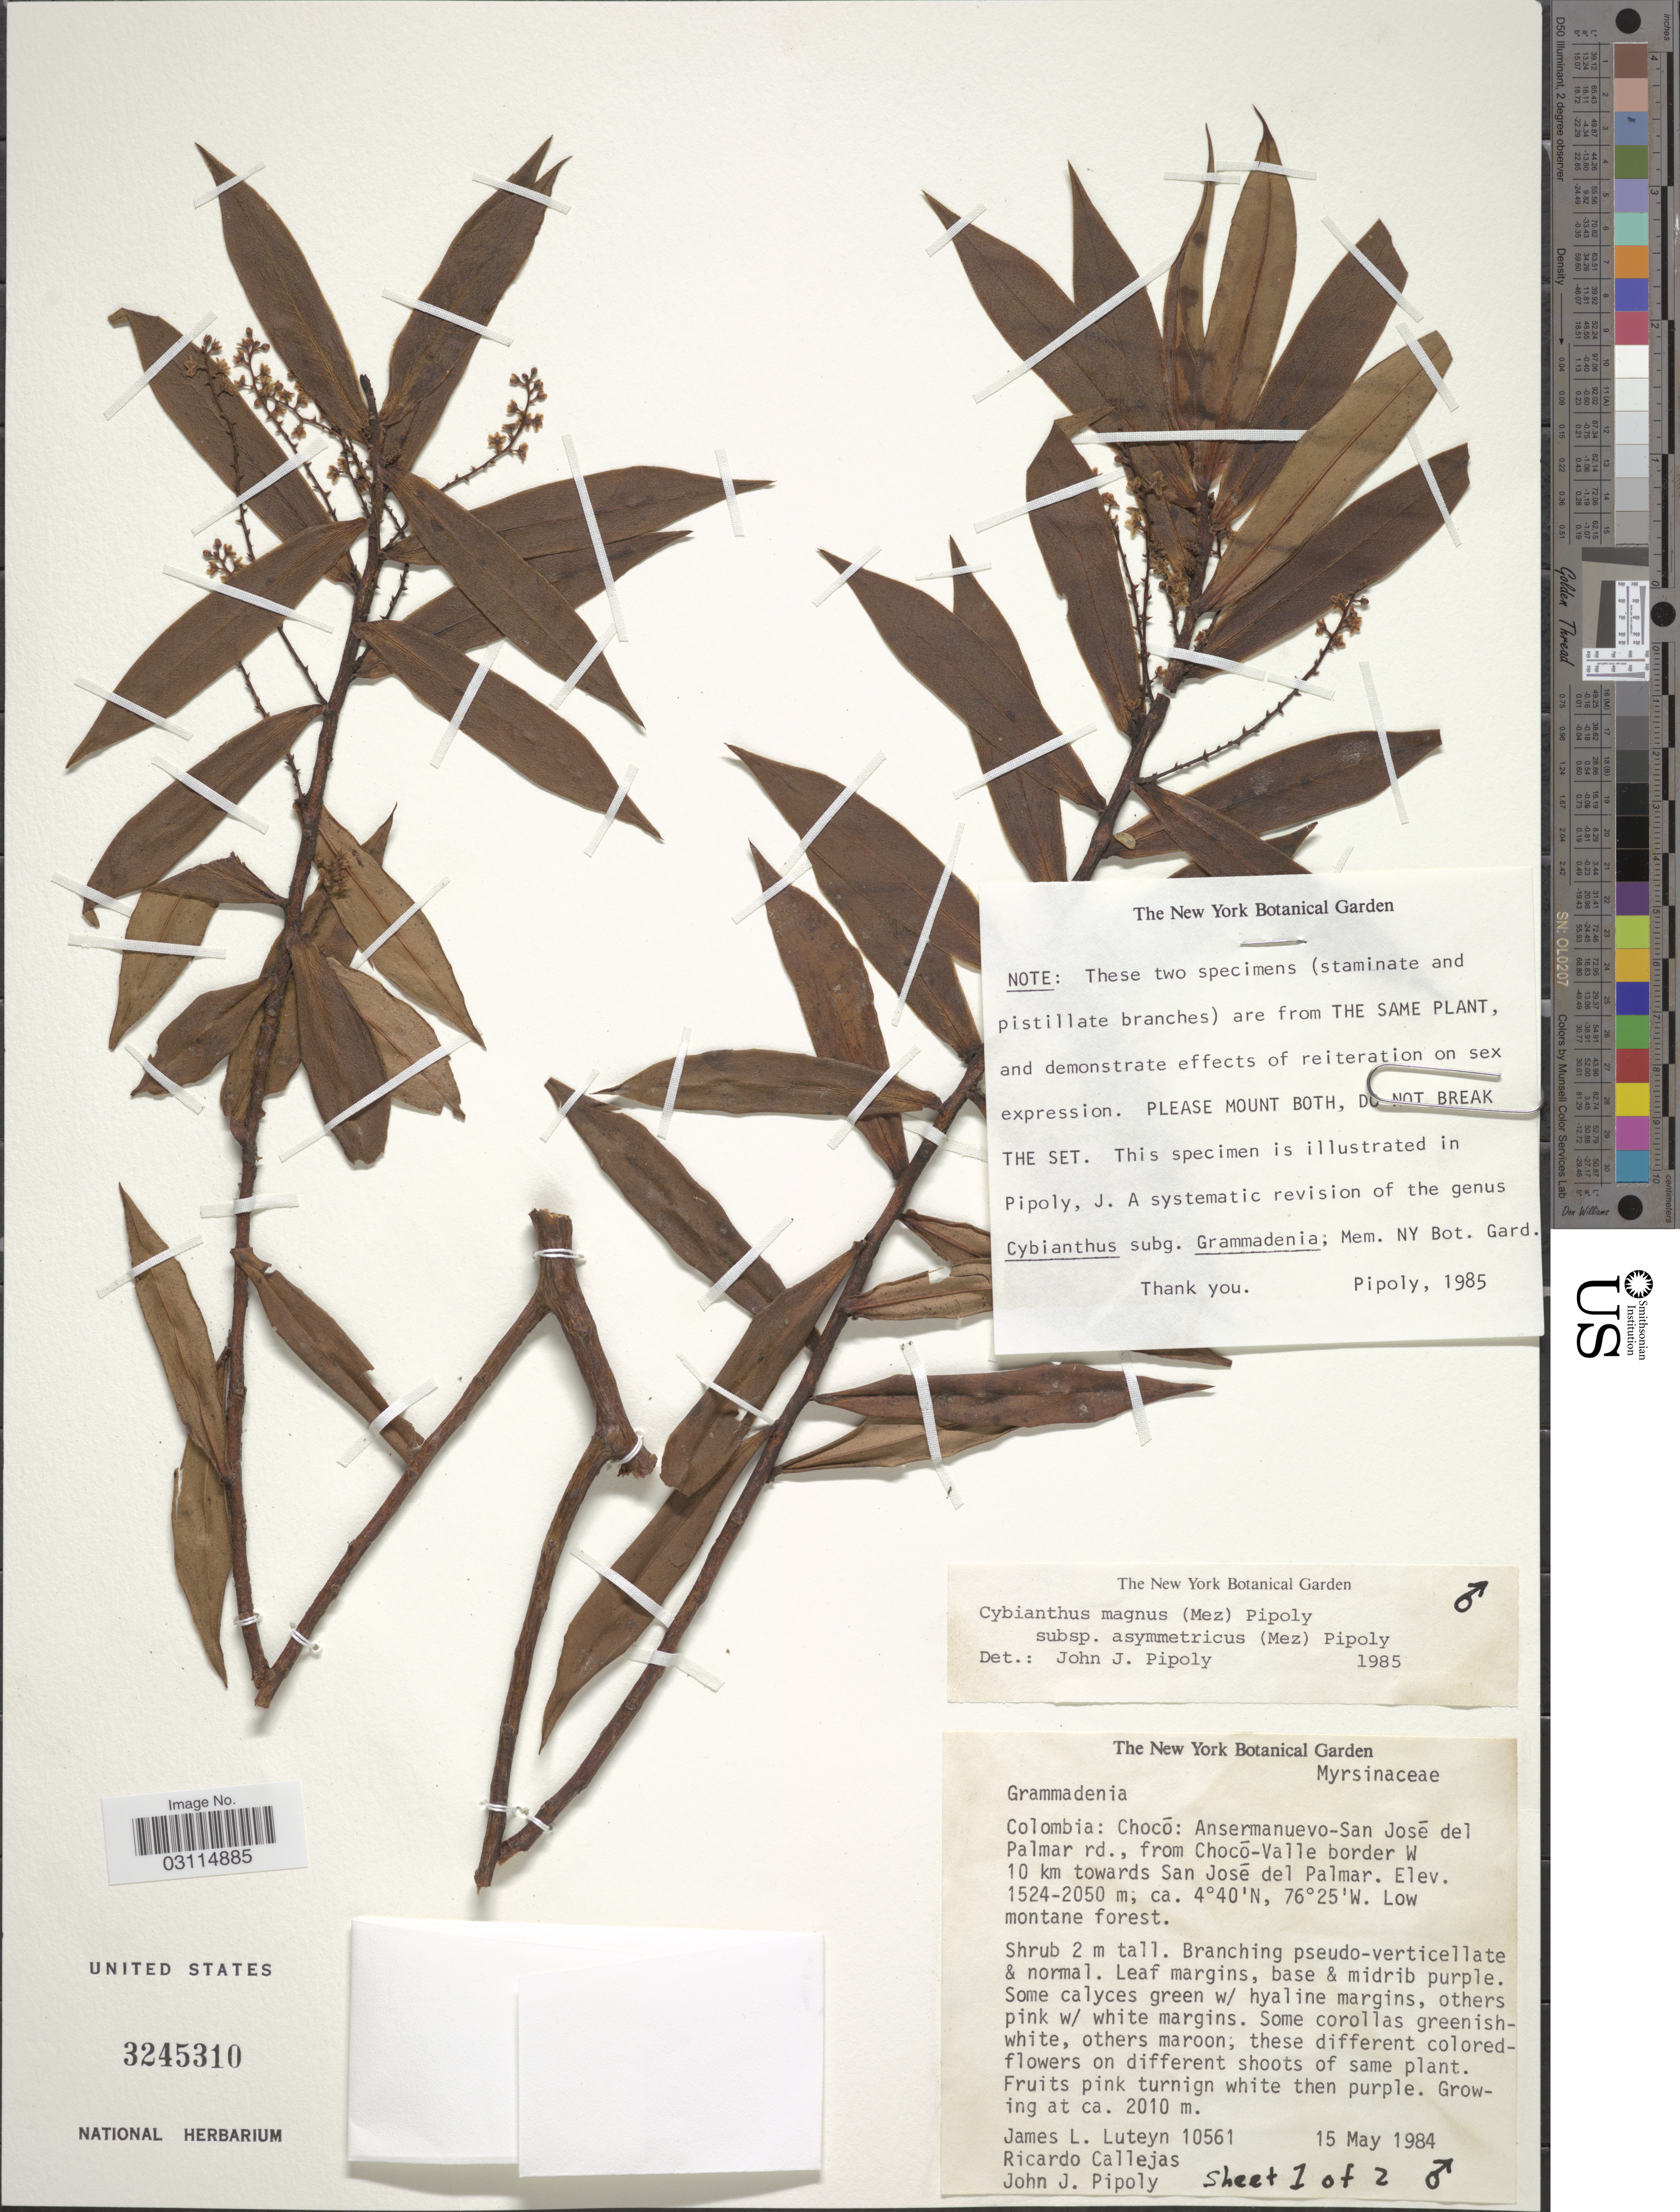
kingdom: Plantae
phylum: Tracheophyta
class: Magnoliopsida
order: Ericales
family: Primulaceae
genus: Cybianthus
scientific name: Cybianthus magnus subsp. asymmetricus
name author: (Mez) Pipoly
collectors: J. Luteyn, R. Callejas & J. J. Pipoly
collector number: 10561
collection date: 1984-05-15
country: Colombia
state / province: Chocó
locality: Ansermanuevo-San José del Palmar rd., from Chocó-Valle border W 10 km towards San José del Palmar.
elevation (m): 2010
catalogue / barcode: US 3245310